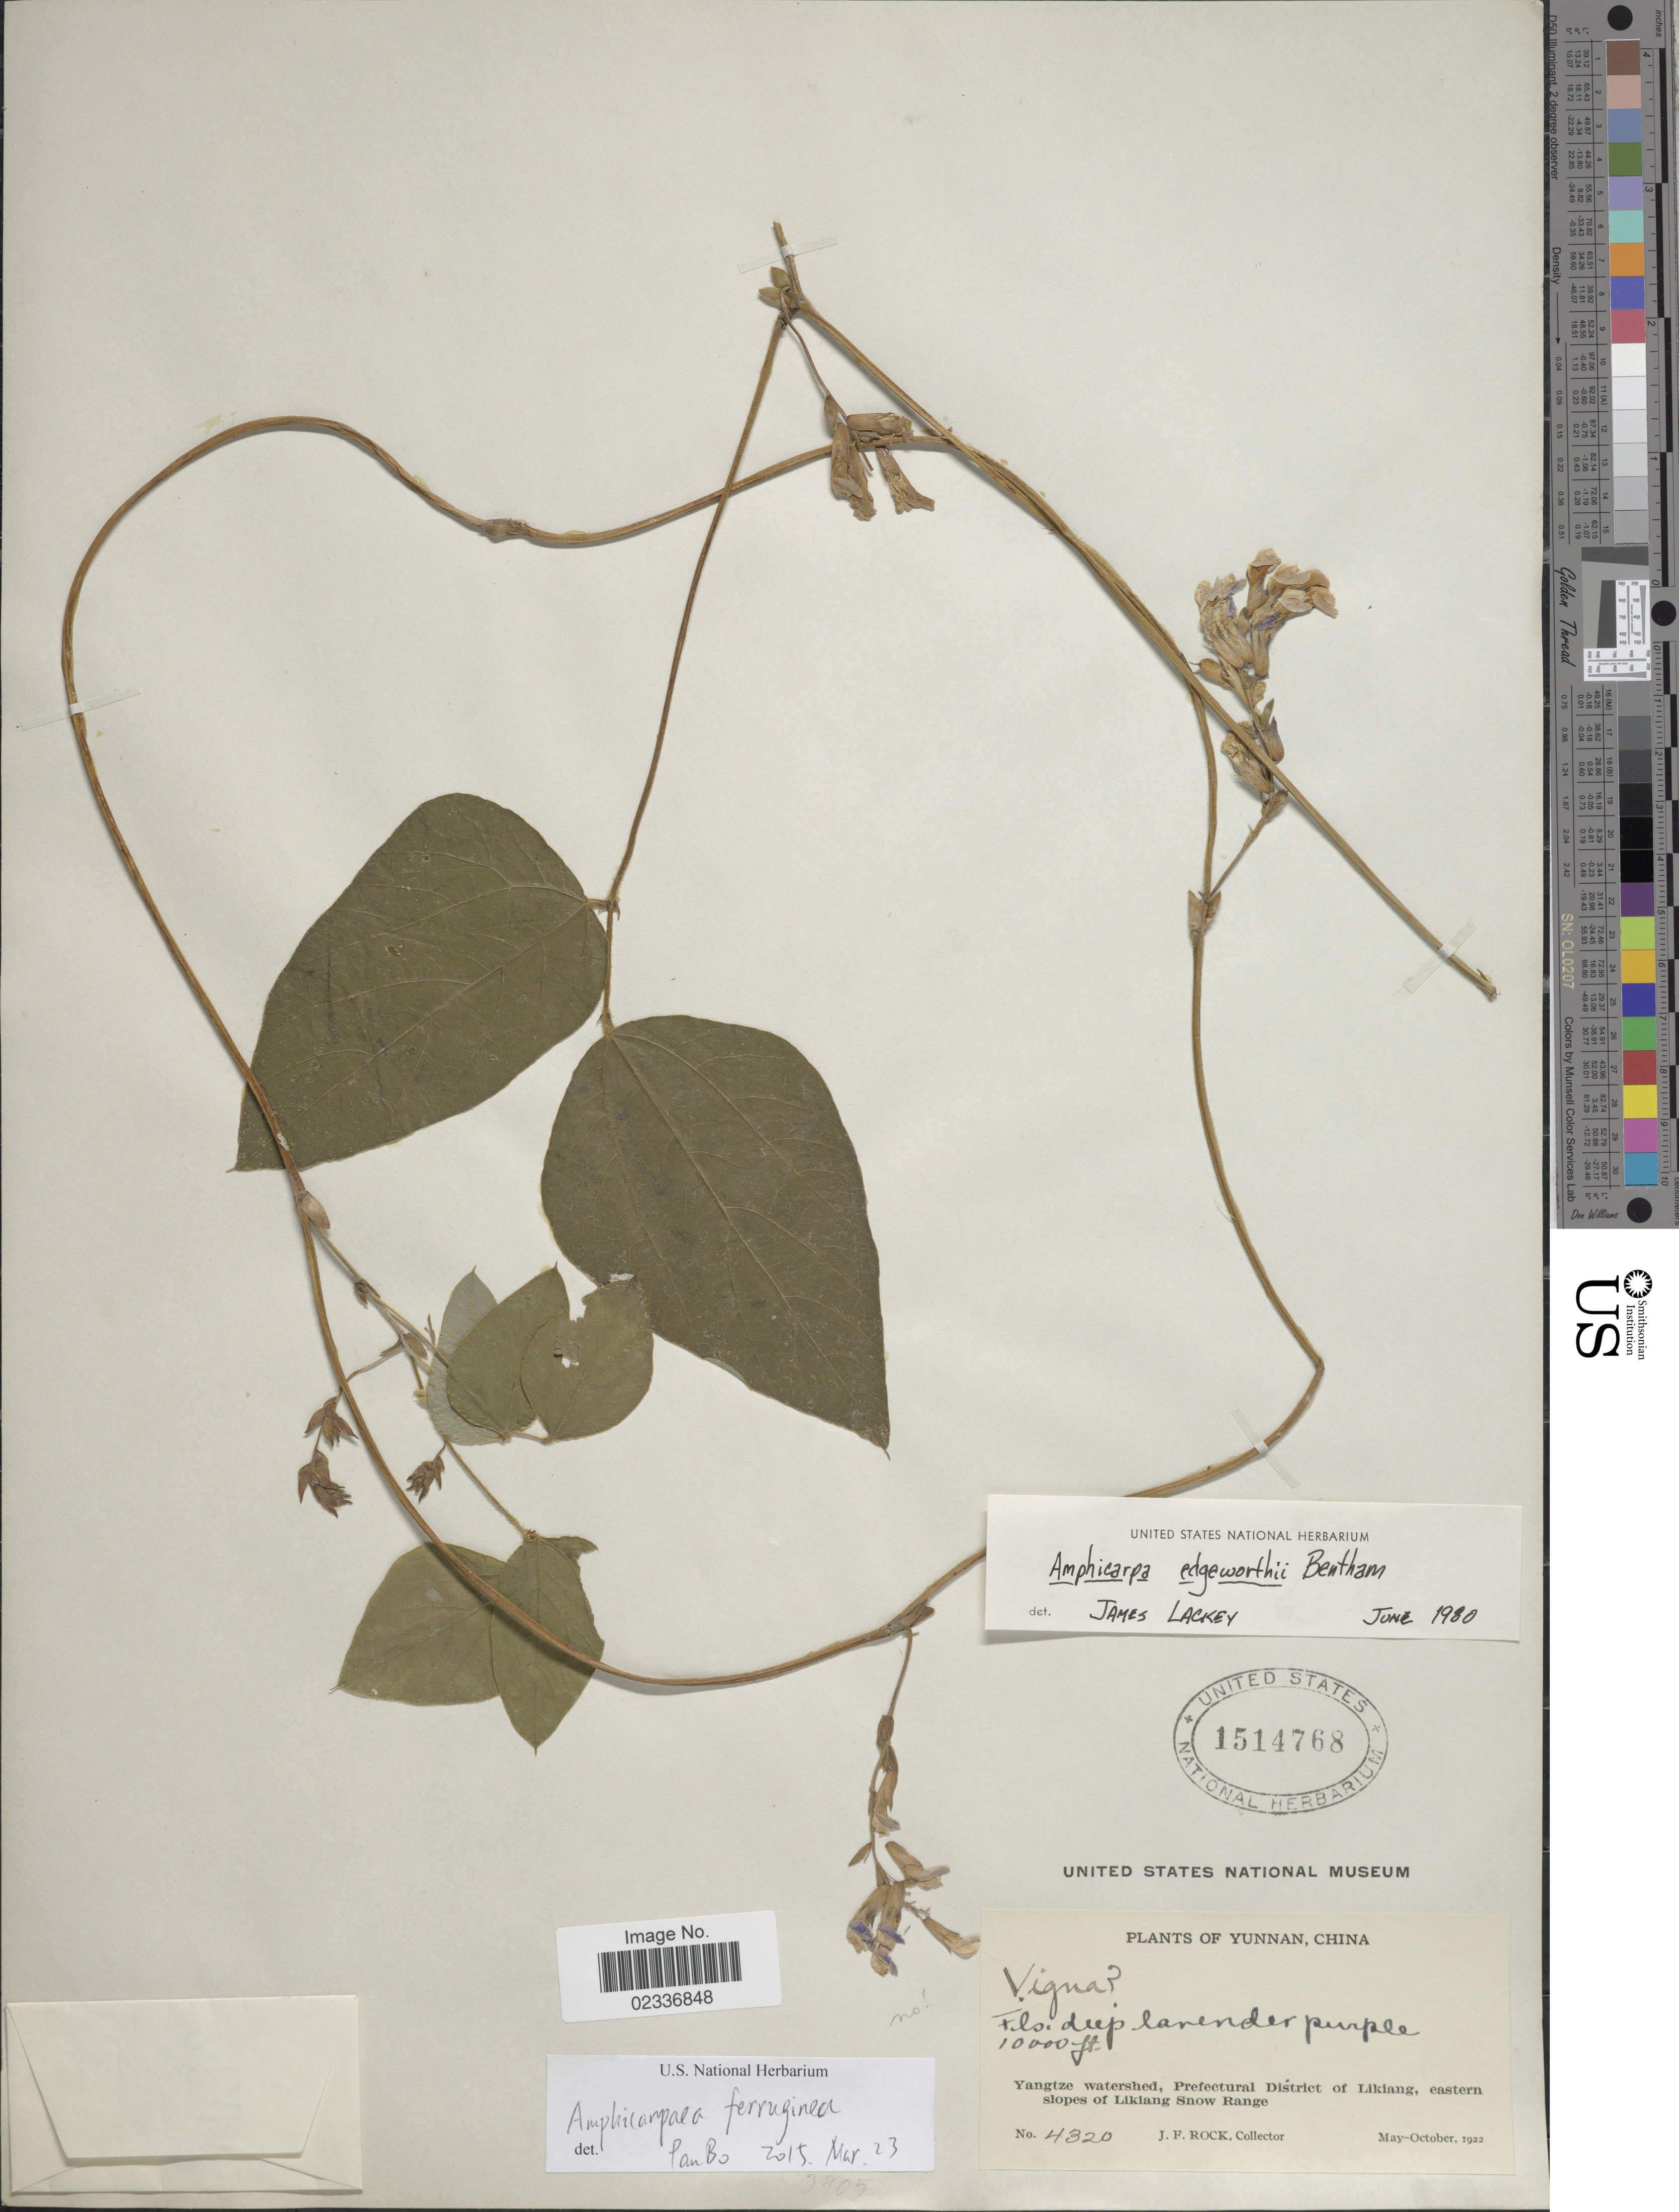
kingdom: Plantae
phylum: Tracheophyta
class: Magnoliopsida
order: Fabales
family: Fabaceae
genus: Amphicarpaea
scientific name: Amphicarpaea ferruginea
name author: Benth.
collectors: J. Rock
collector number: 4320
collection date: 1922-05/1922-10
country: China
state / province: Yunnan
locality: Yangtze watershed, Prefectural District of Likiang, eastern slopes of Likiang Snow Range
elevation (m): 3048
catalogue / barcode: US 1514768